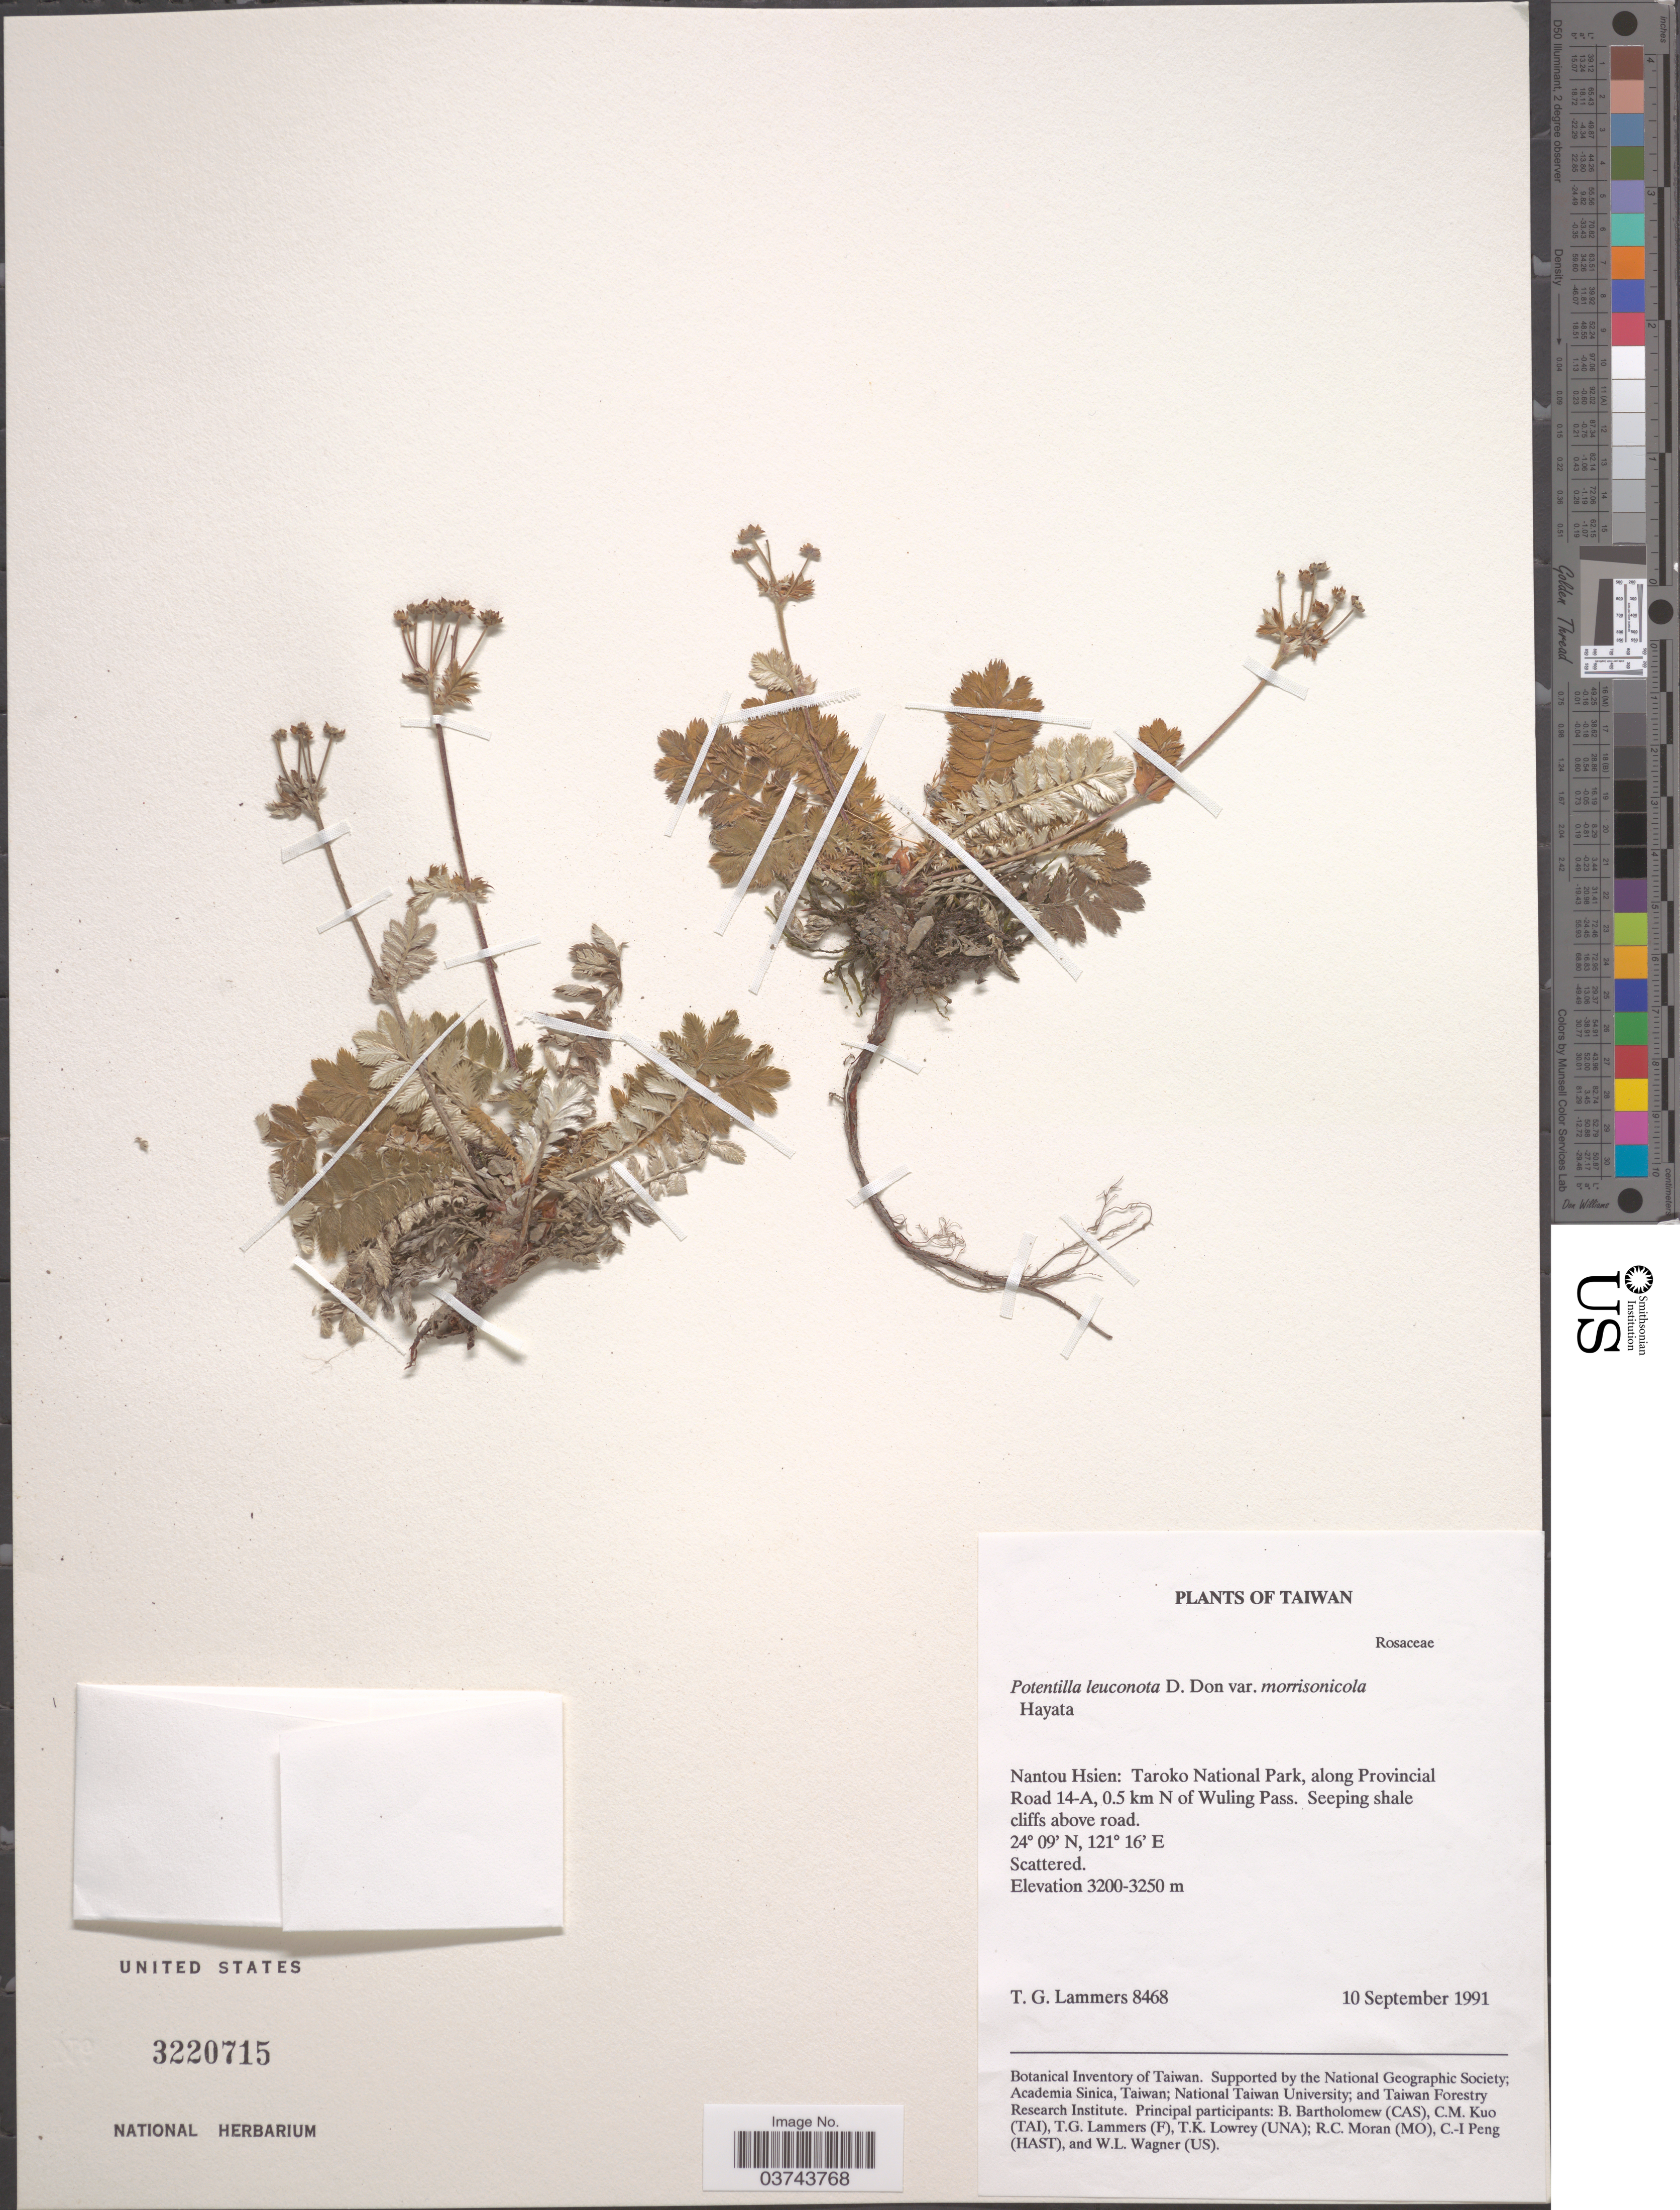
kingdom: Plantae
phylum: Tracheophyta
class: Magnoliopsida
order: Rosales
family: Rosaceae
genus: Potentilla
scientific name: Potentilla leuconota var. morrisonicola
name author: Hayata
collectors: T. Lammers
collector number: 8468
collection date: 1991-09-10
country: Taiwan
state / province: Nantou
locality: Nantou Hsien: Taroko National Park, along Provincial Road 14-A, 0.5 km N of Wuling Pass.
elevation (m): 3200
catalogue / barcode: US 3220715